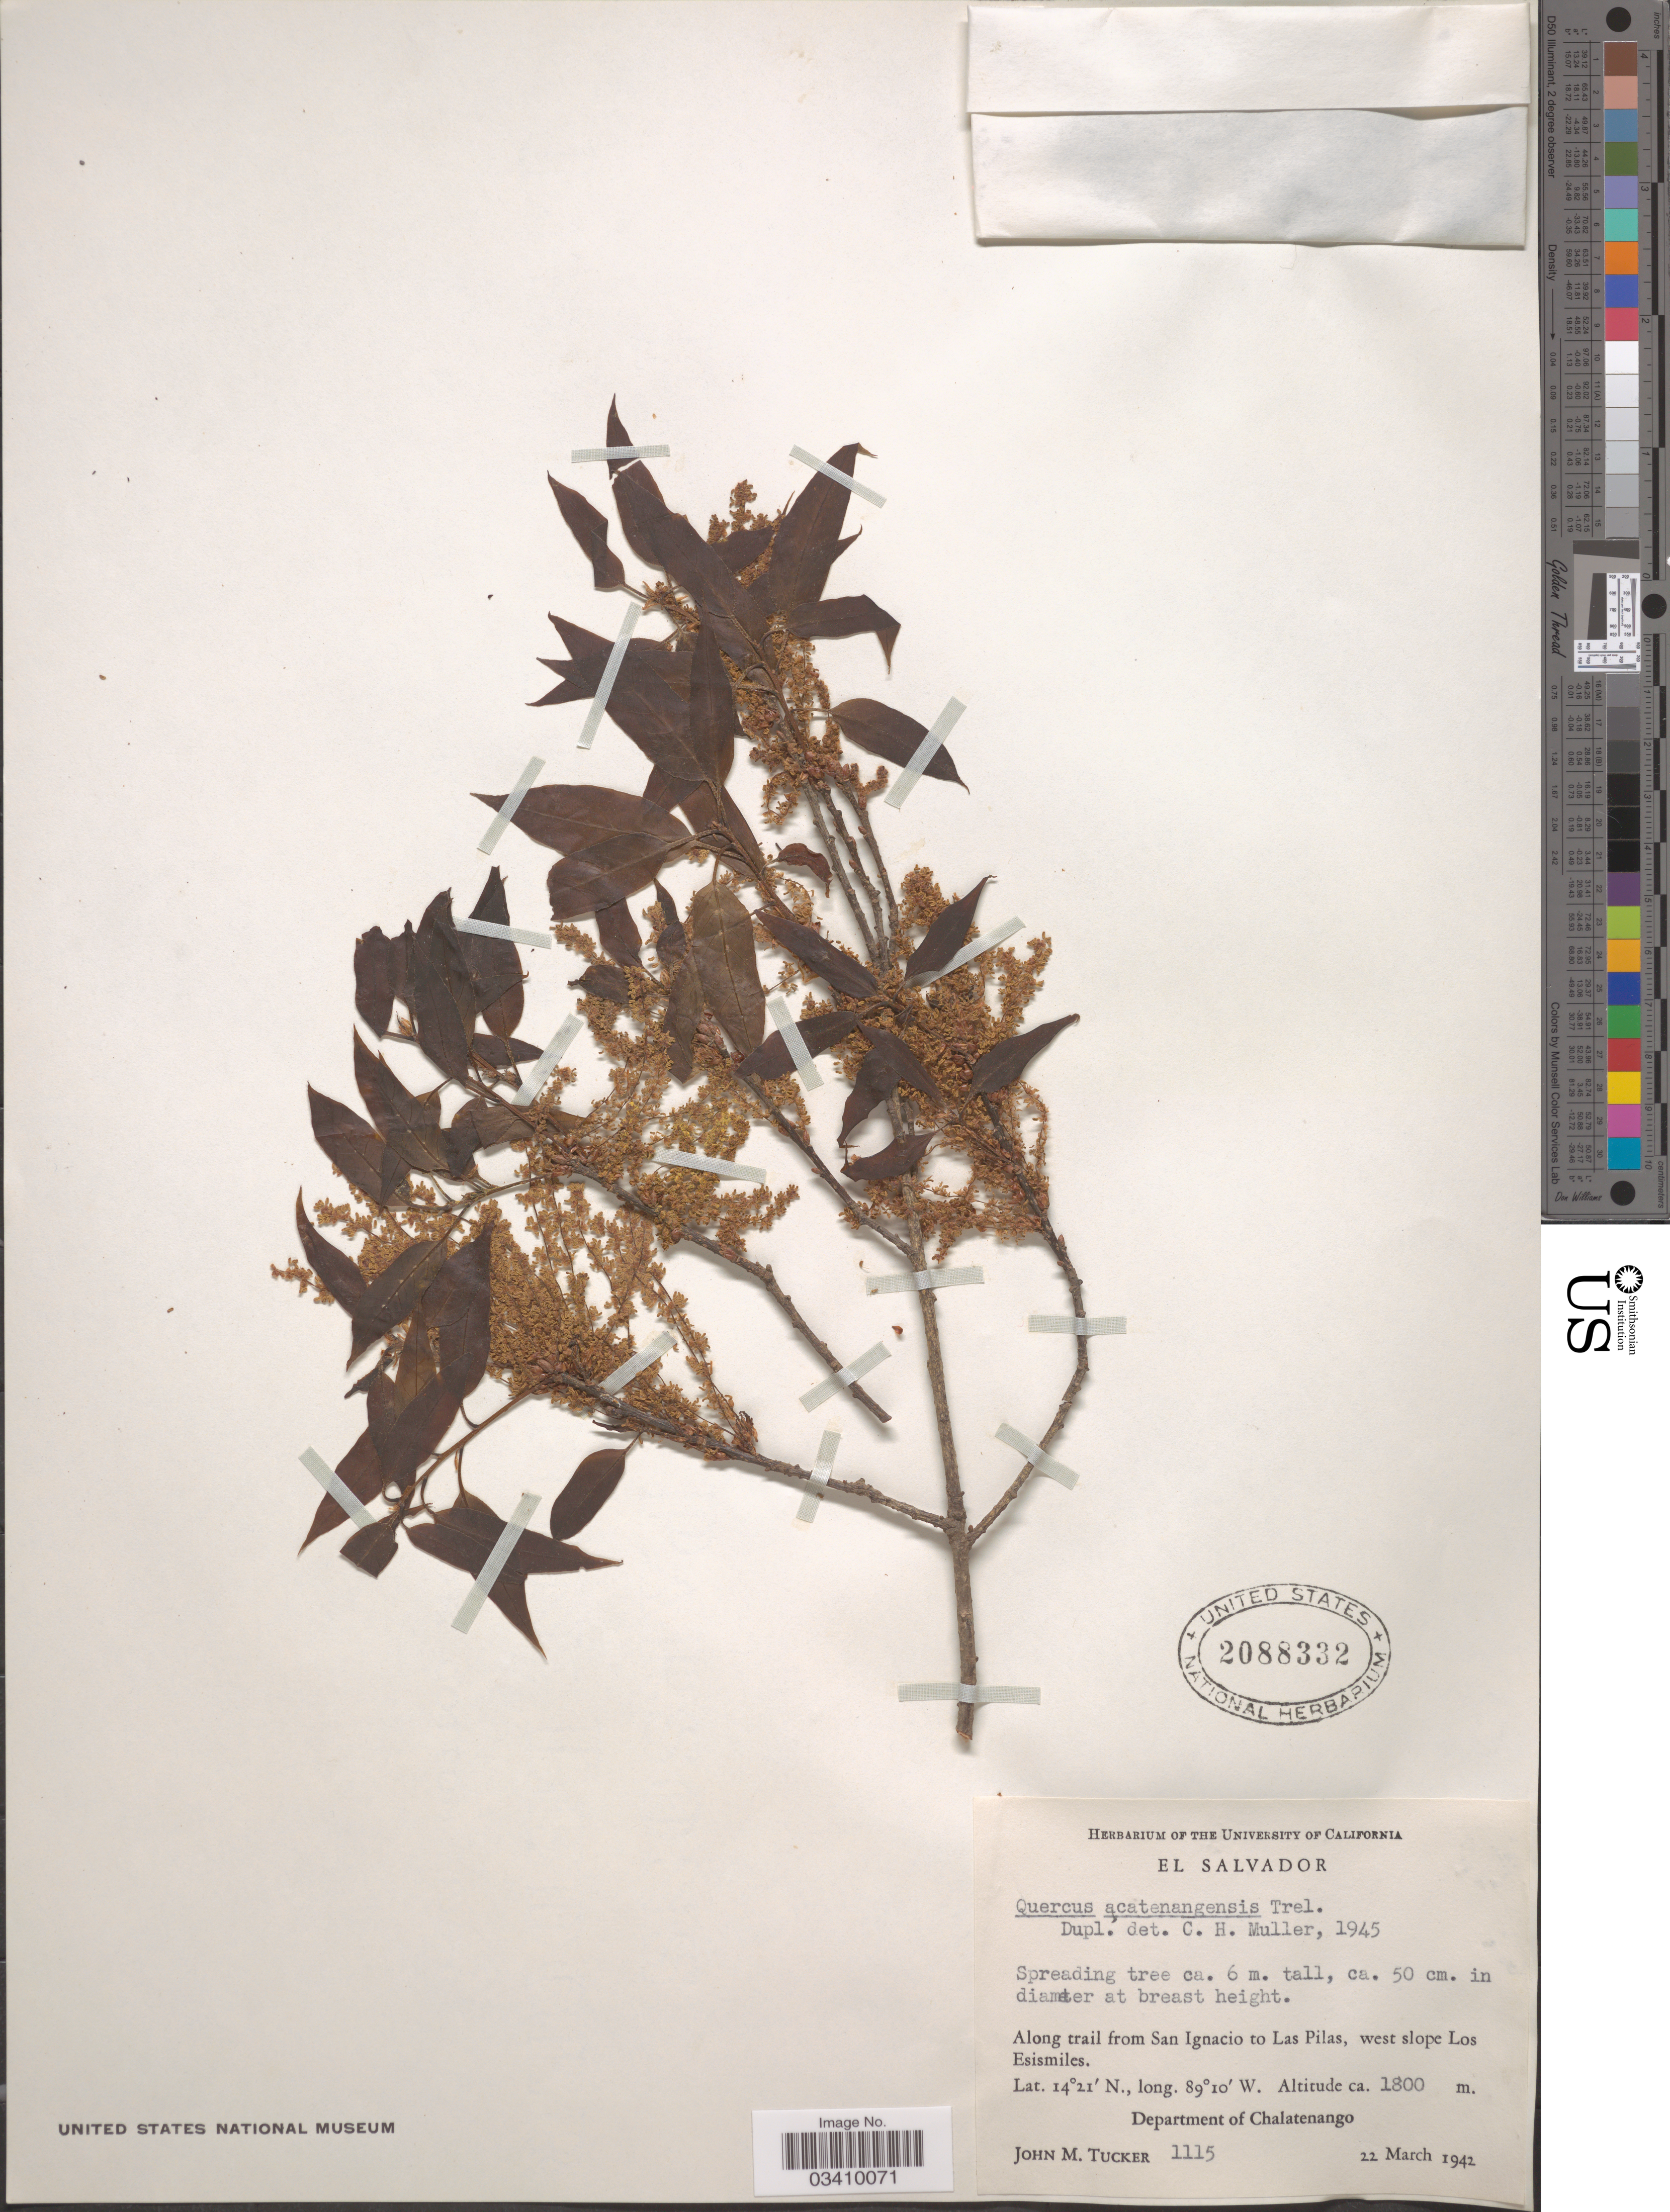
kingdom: Plantae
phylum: Tracheophyta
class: Magnoliopsida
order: Fagales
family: Fagaceae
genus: Quercus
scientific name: Quercus acatenangensis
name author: Trel.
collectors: J. M. Tucker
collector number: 1115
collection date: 1942-03-22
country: El Salvador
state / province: Chalatenango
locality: Along trail from San Ignacio to Las Pilas, west slope Los Esismiles. Department of Chalatenango.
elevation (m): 1800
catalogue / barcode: US 2088332